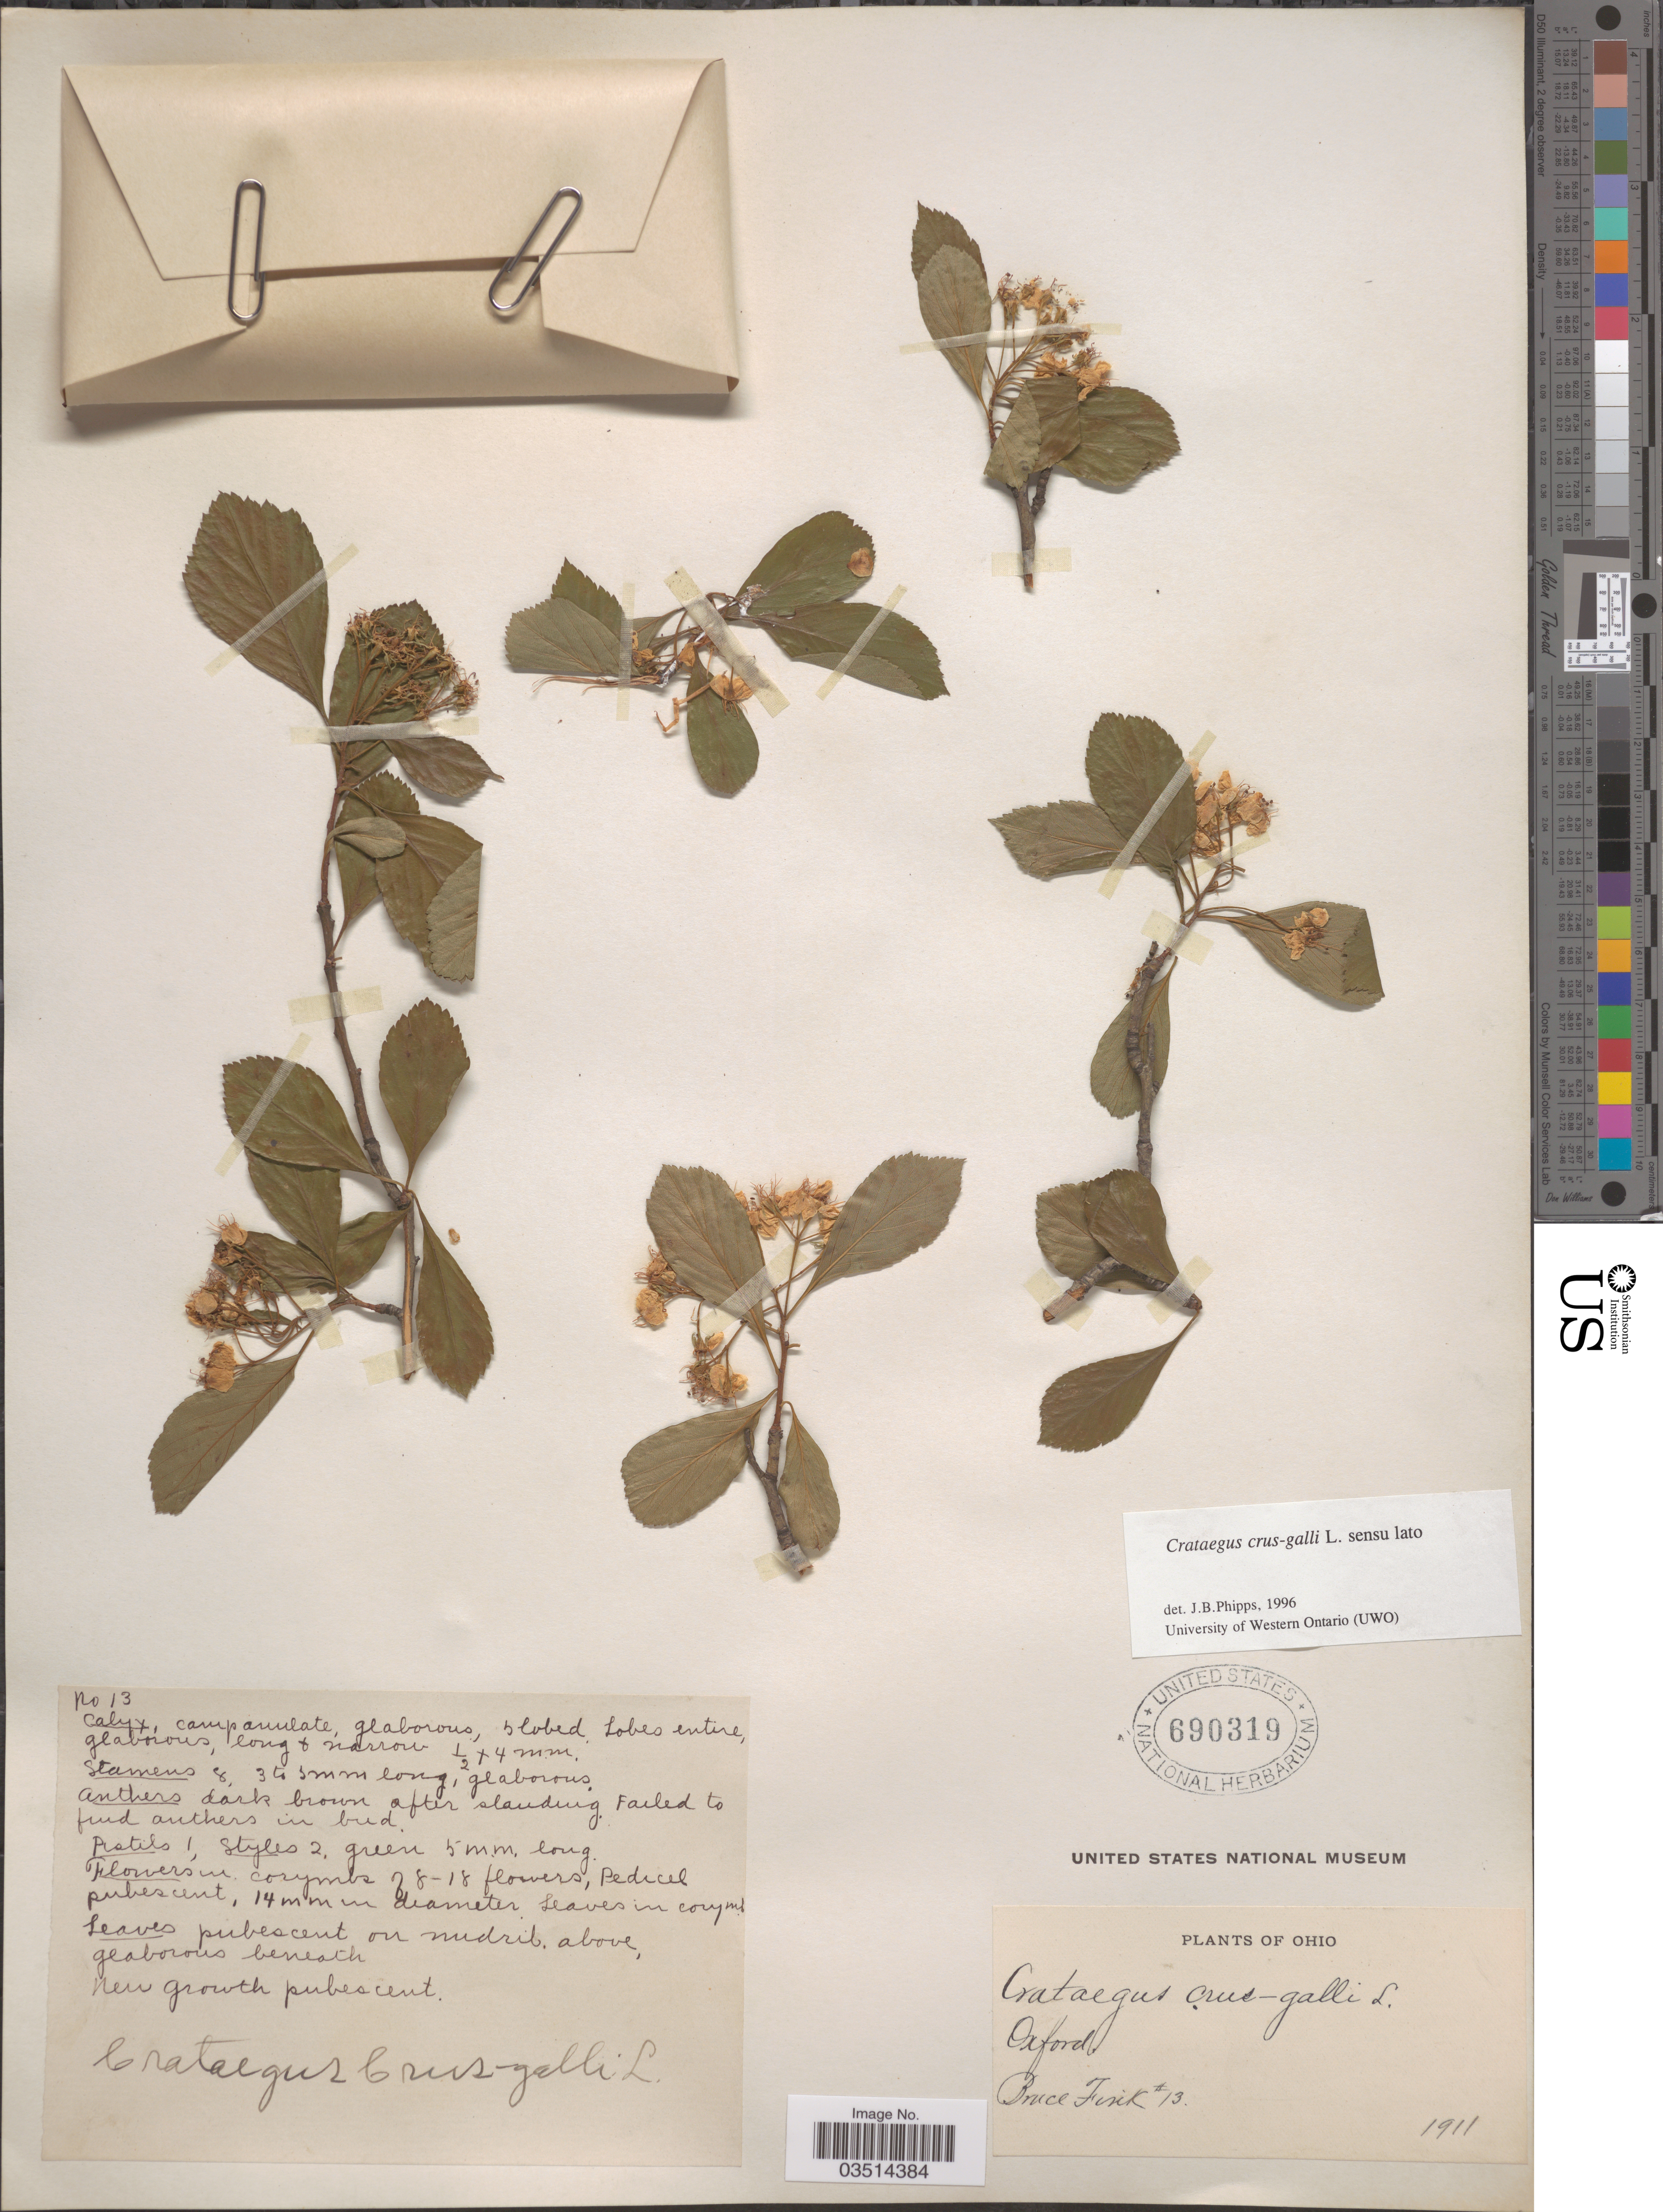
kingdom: Plantae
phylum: Tracheophyta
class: Magnoliopsida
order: Rosales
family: Rosaceae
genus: Crataegus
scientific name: Crataegus crus-galli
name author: L.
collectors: B. Fink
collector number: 13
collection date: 1911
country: United States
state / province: Ohio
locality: Oxford.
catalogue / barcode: US 690319